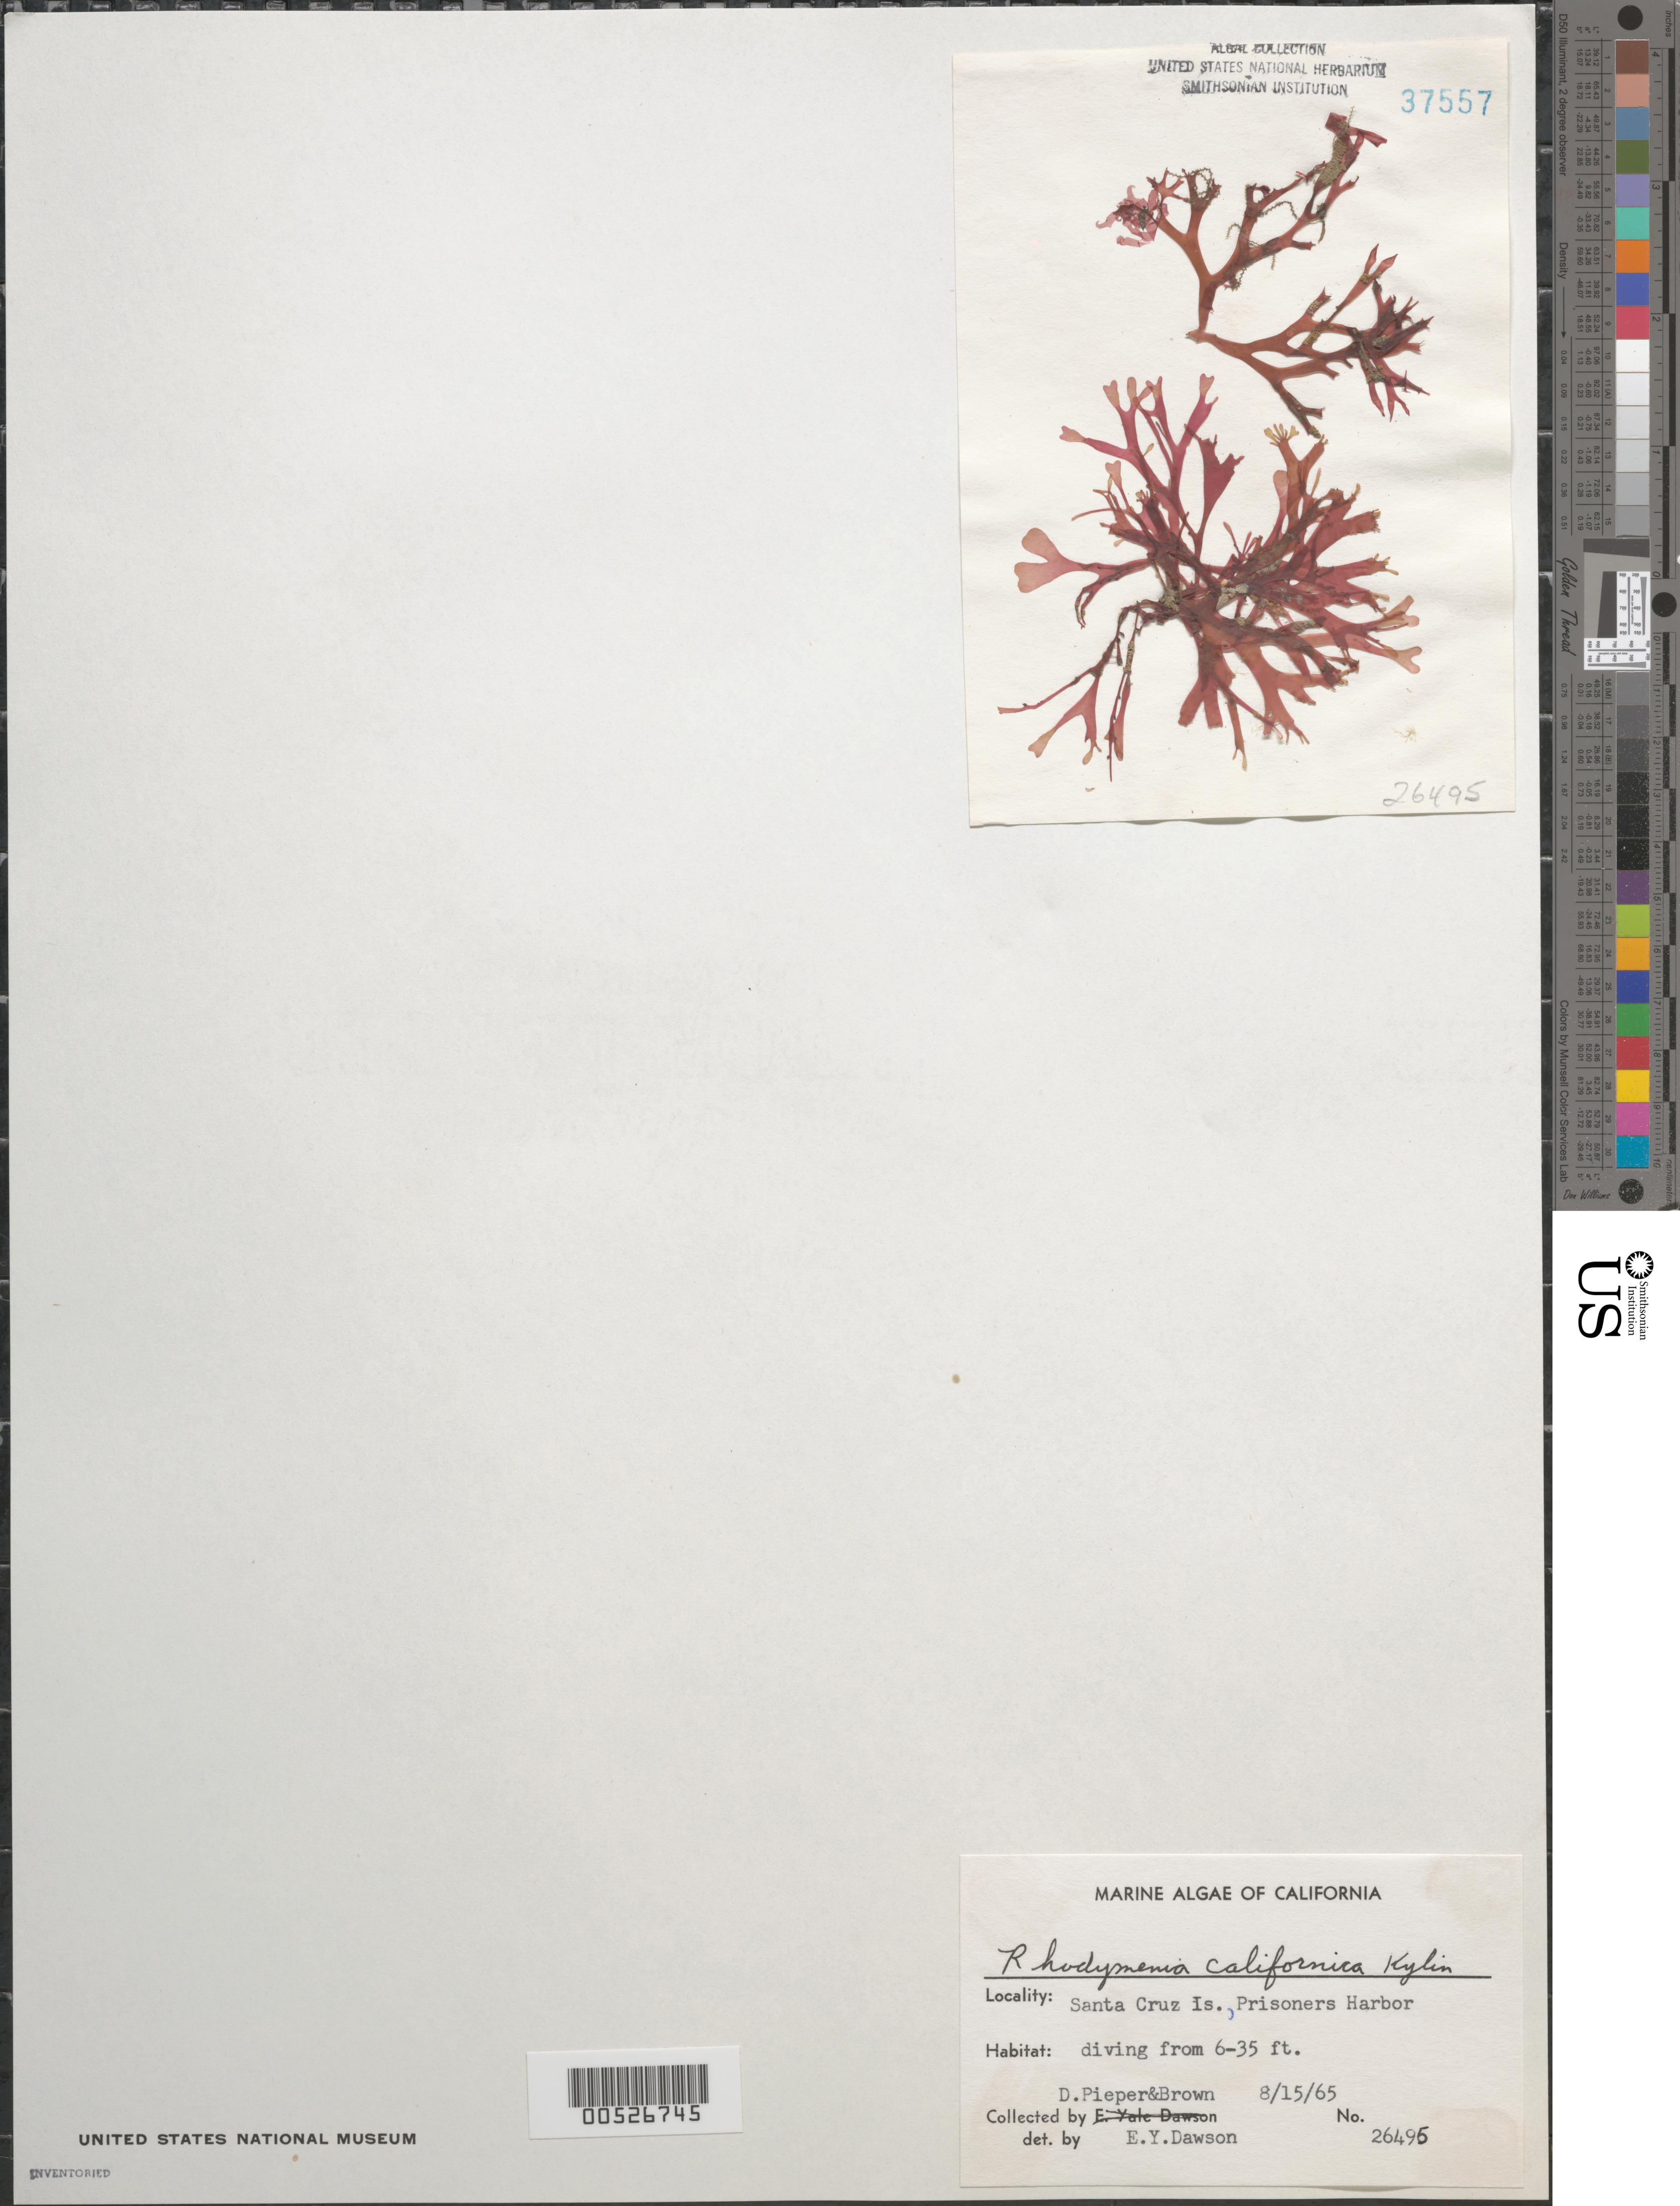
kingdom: Plantae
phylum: Rhodophyta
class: Florideophyceae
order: Rhodymeniales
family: Rhodymeniaceae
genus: Rhodymenia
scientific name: Rhodymenia californica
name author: Kylin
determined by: Dawson, E. Y.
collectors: D. Pieper & D. Brown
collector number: EYD 26495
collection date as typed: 15 Aug 1965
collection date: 1965-08-15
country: United States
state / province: California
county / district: Santa Barbara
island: Santa Cruz Island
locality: Prisoner's Harbor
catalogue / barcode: US 37557